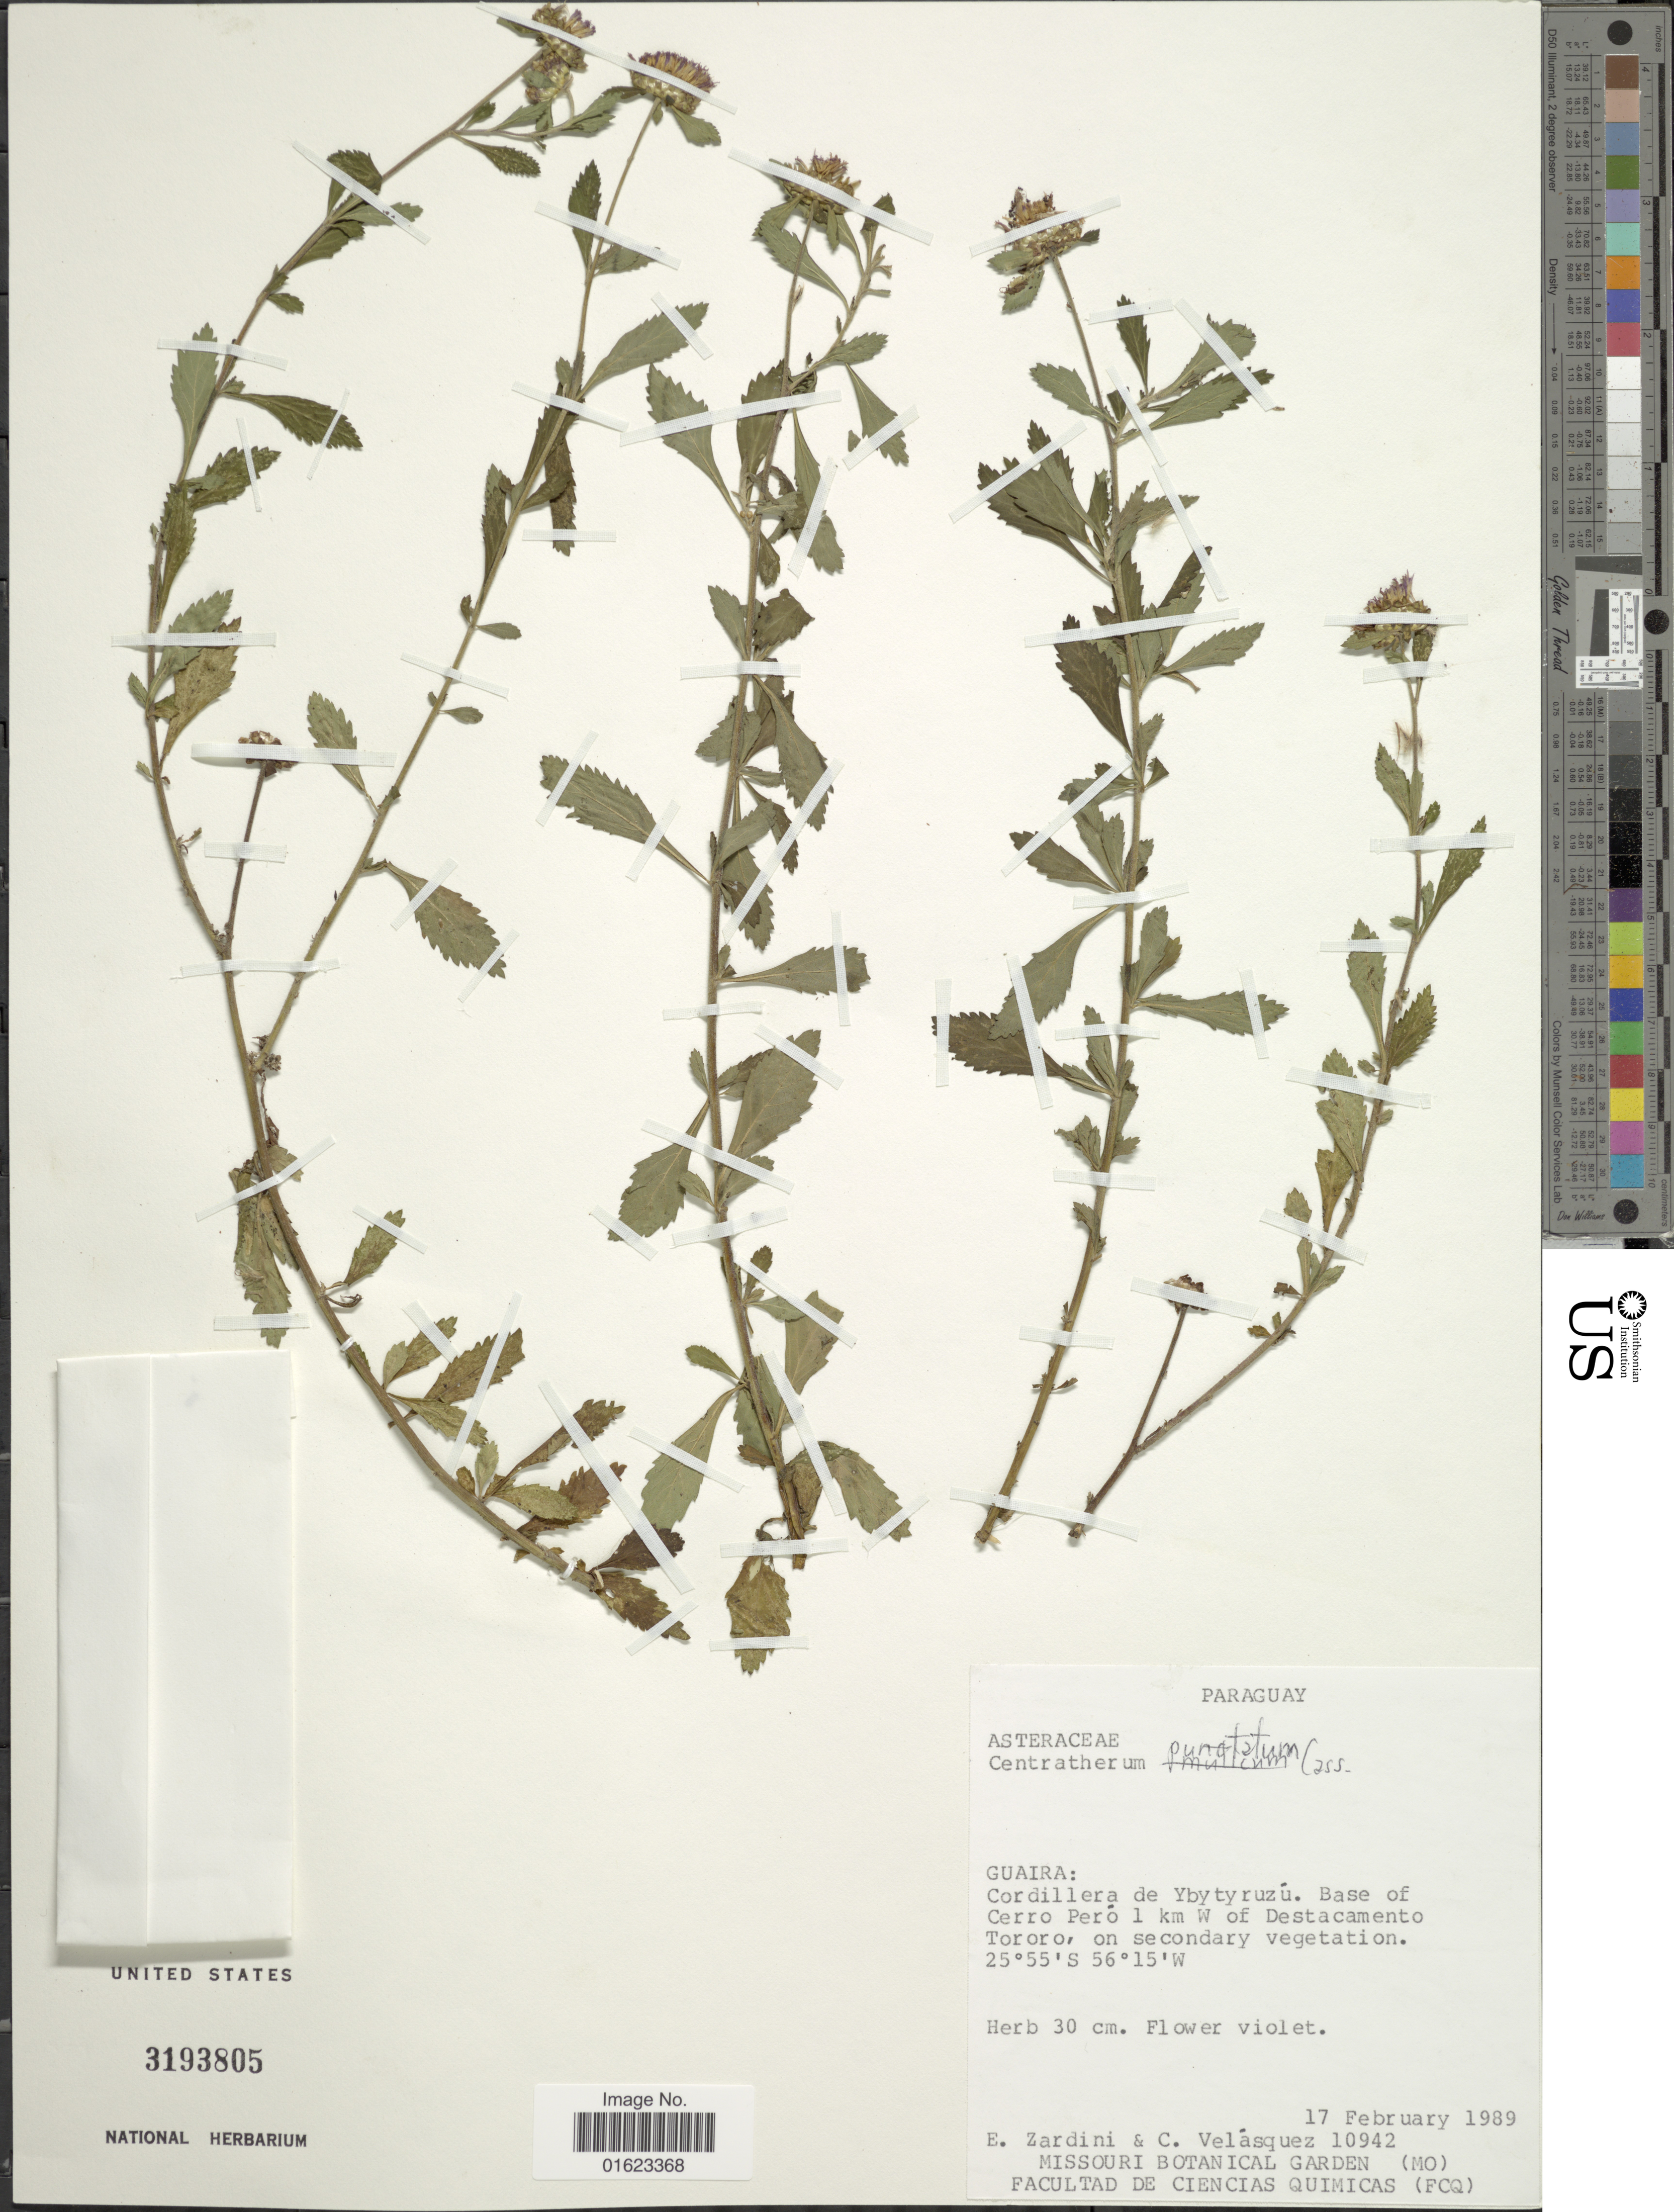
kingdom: Plantae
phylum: Tracheophyta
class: Magnoliopsida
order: Asterales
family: Asteraceae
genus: Centratherum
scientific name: Centratherum punctatum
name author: Cass.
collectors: E. M. Zardini & C. Velásquez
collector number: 10942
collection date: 1989-02-17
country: Paraguay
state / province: Guaira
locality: Guarira, Cordillera de Ybtyruzu, Base of Cerro Pero 1 km W of Destacamento Tororo, on secondary vegetation.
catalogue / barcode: US 3193805